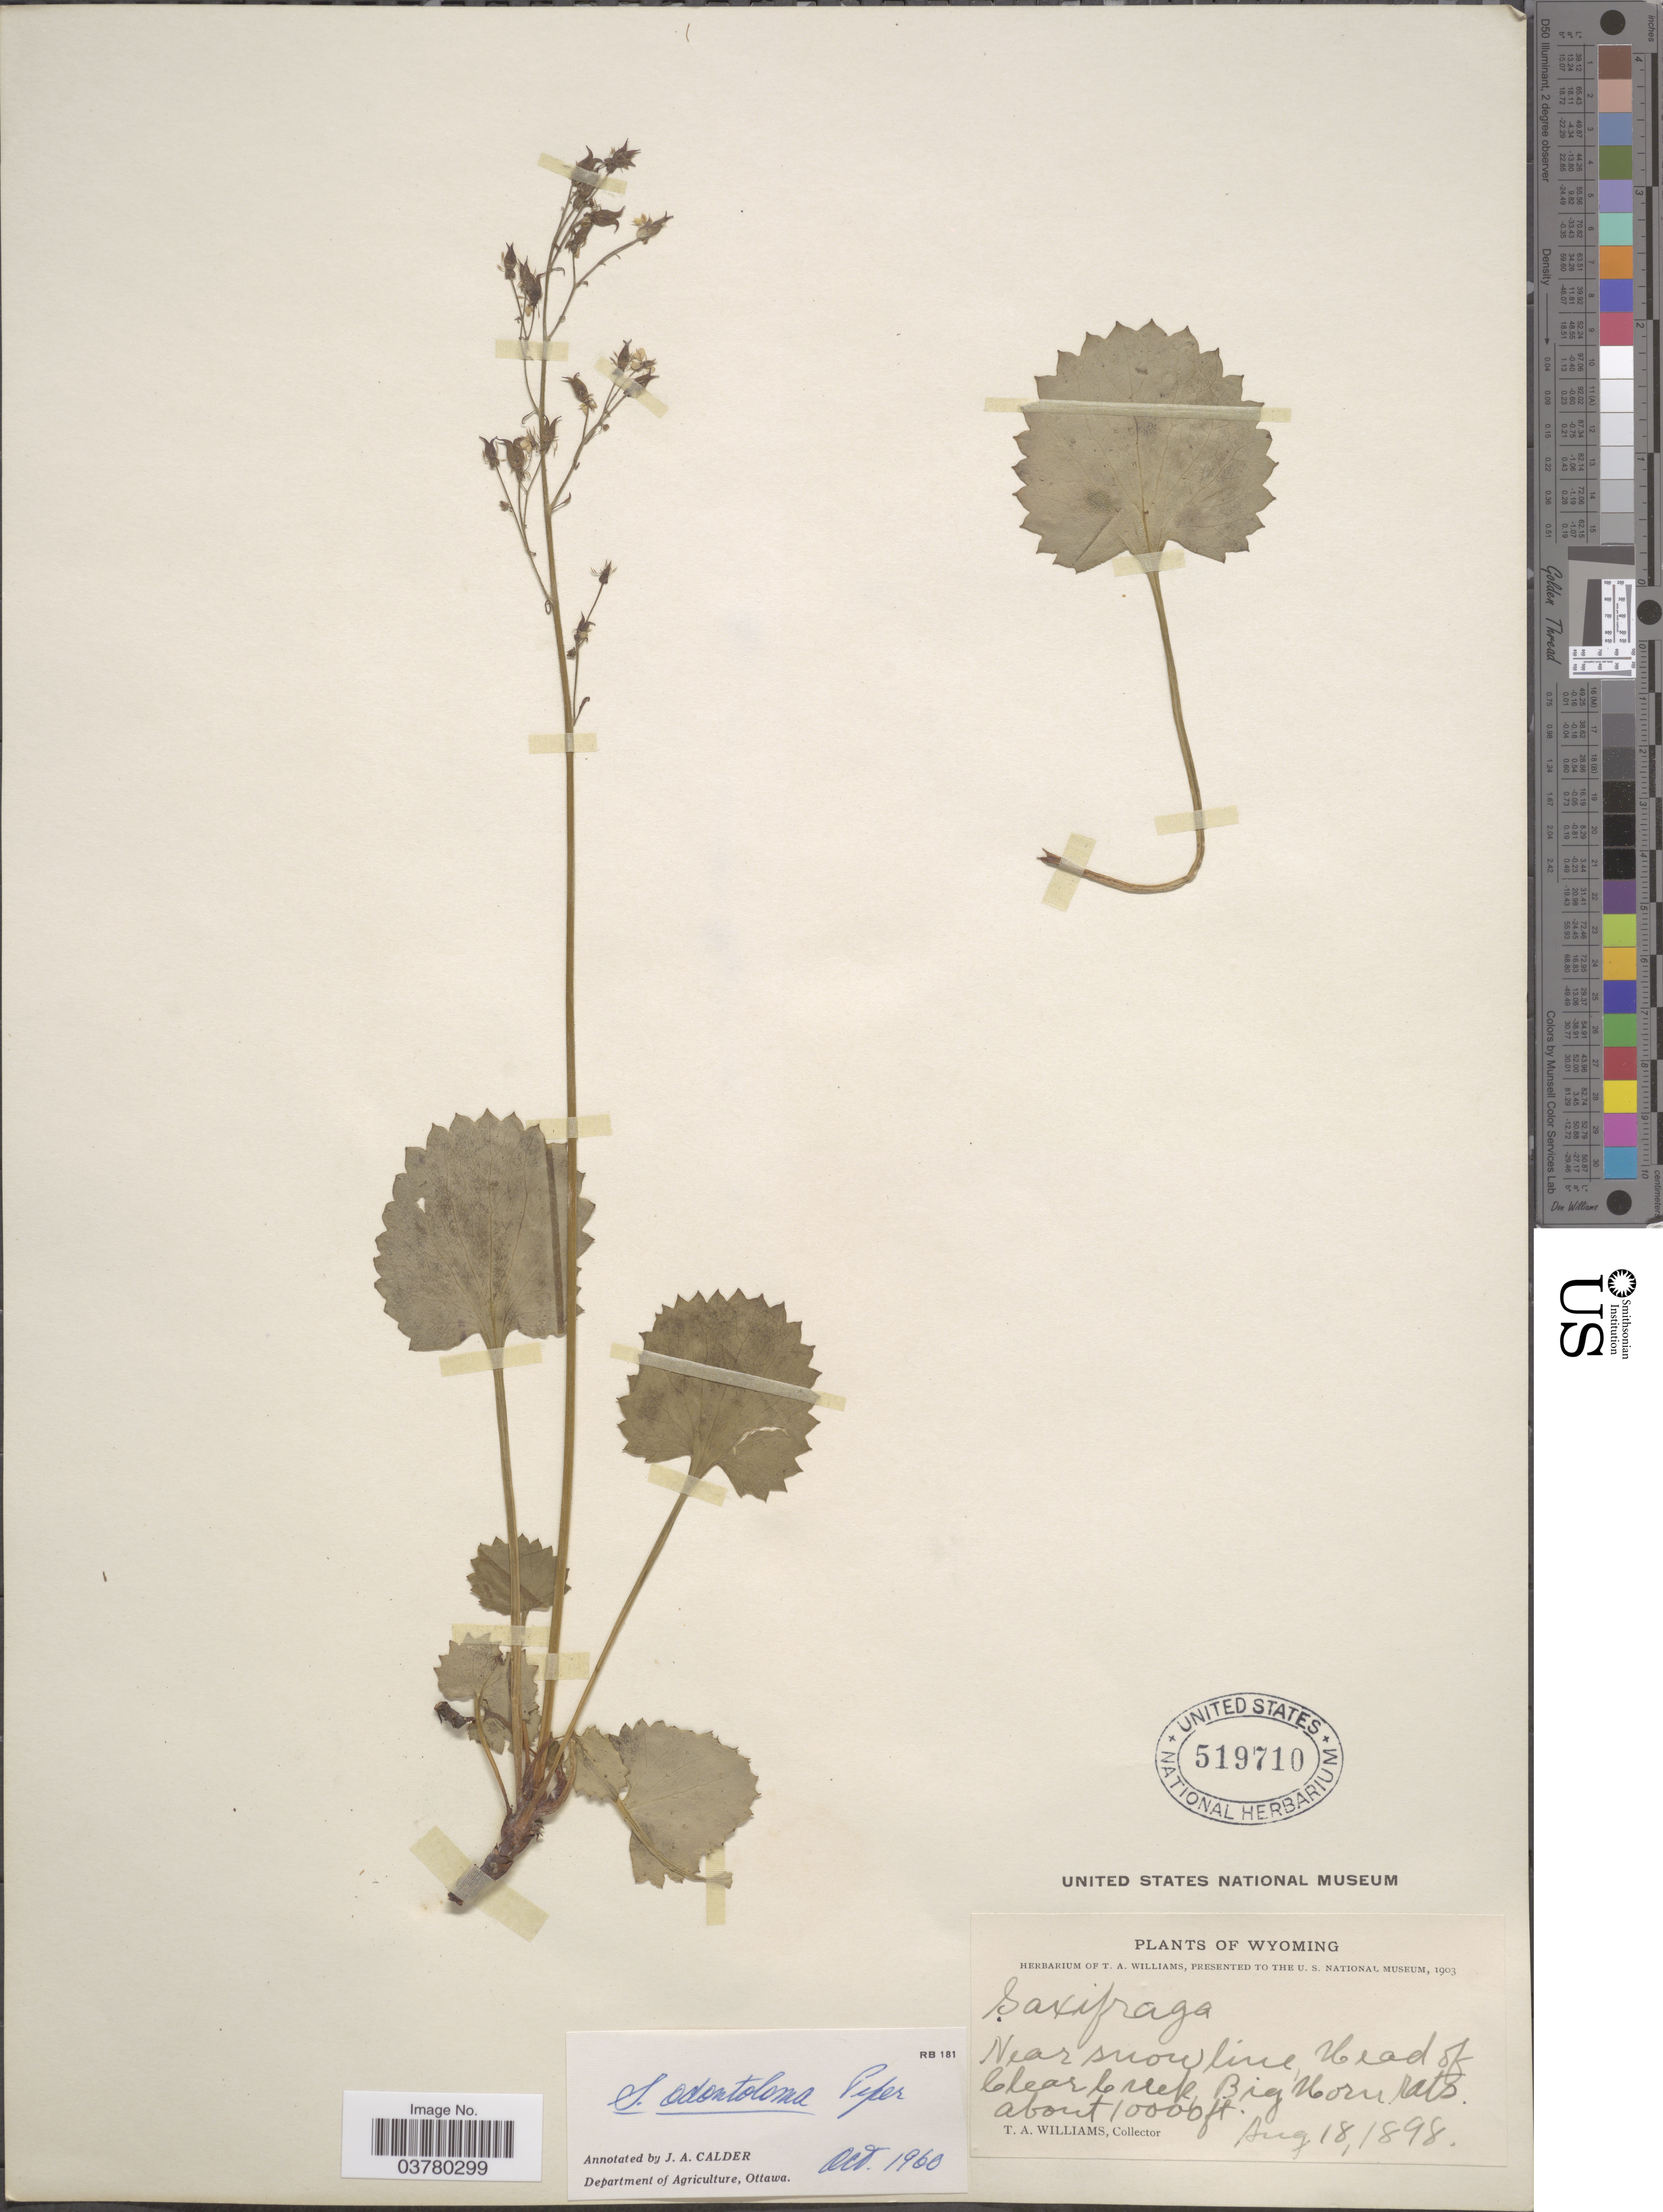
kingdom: Plantae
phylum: Tracheophyta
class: Magnoliopsida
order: Saxifragales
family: Saxifragaceae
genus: Micranthes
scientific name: Micranthes odontoloma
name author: (Piper) A. Heller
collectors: T. Williams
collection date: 1898-08-18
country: United States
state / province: Wyoming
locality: Near snow line, Head of Clear Creek, Big Horn Mts.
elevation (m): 3048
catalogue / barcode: US 519710